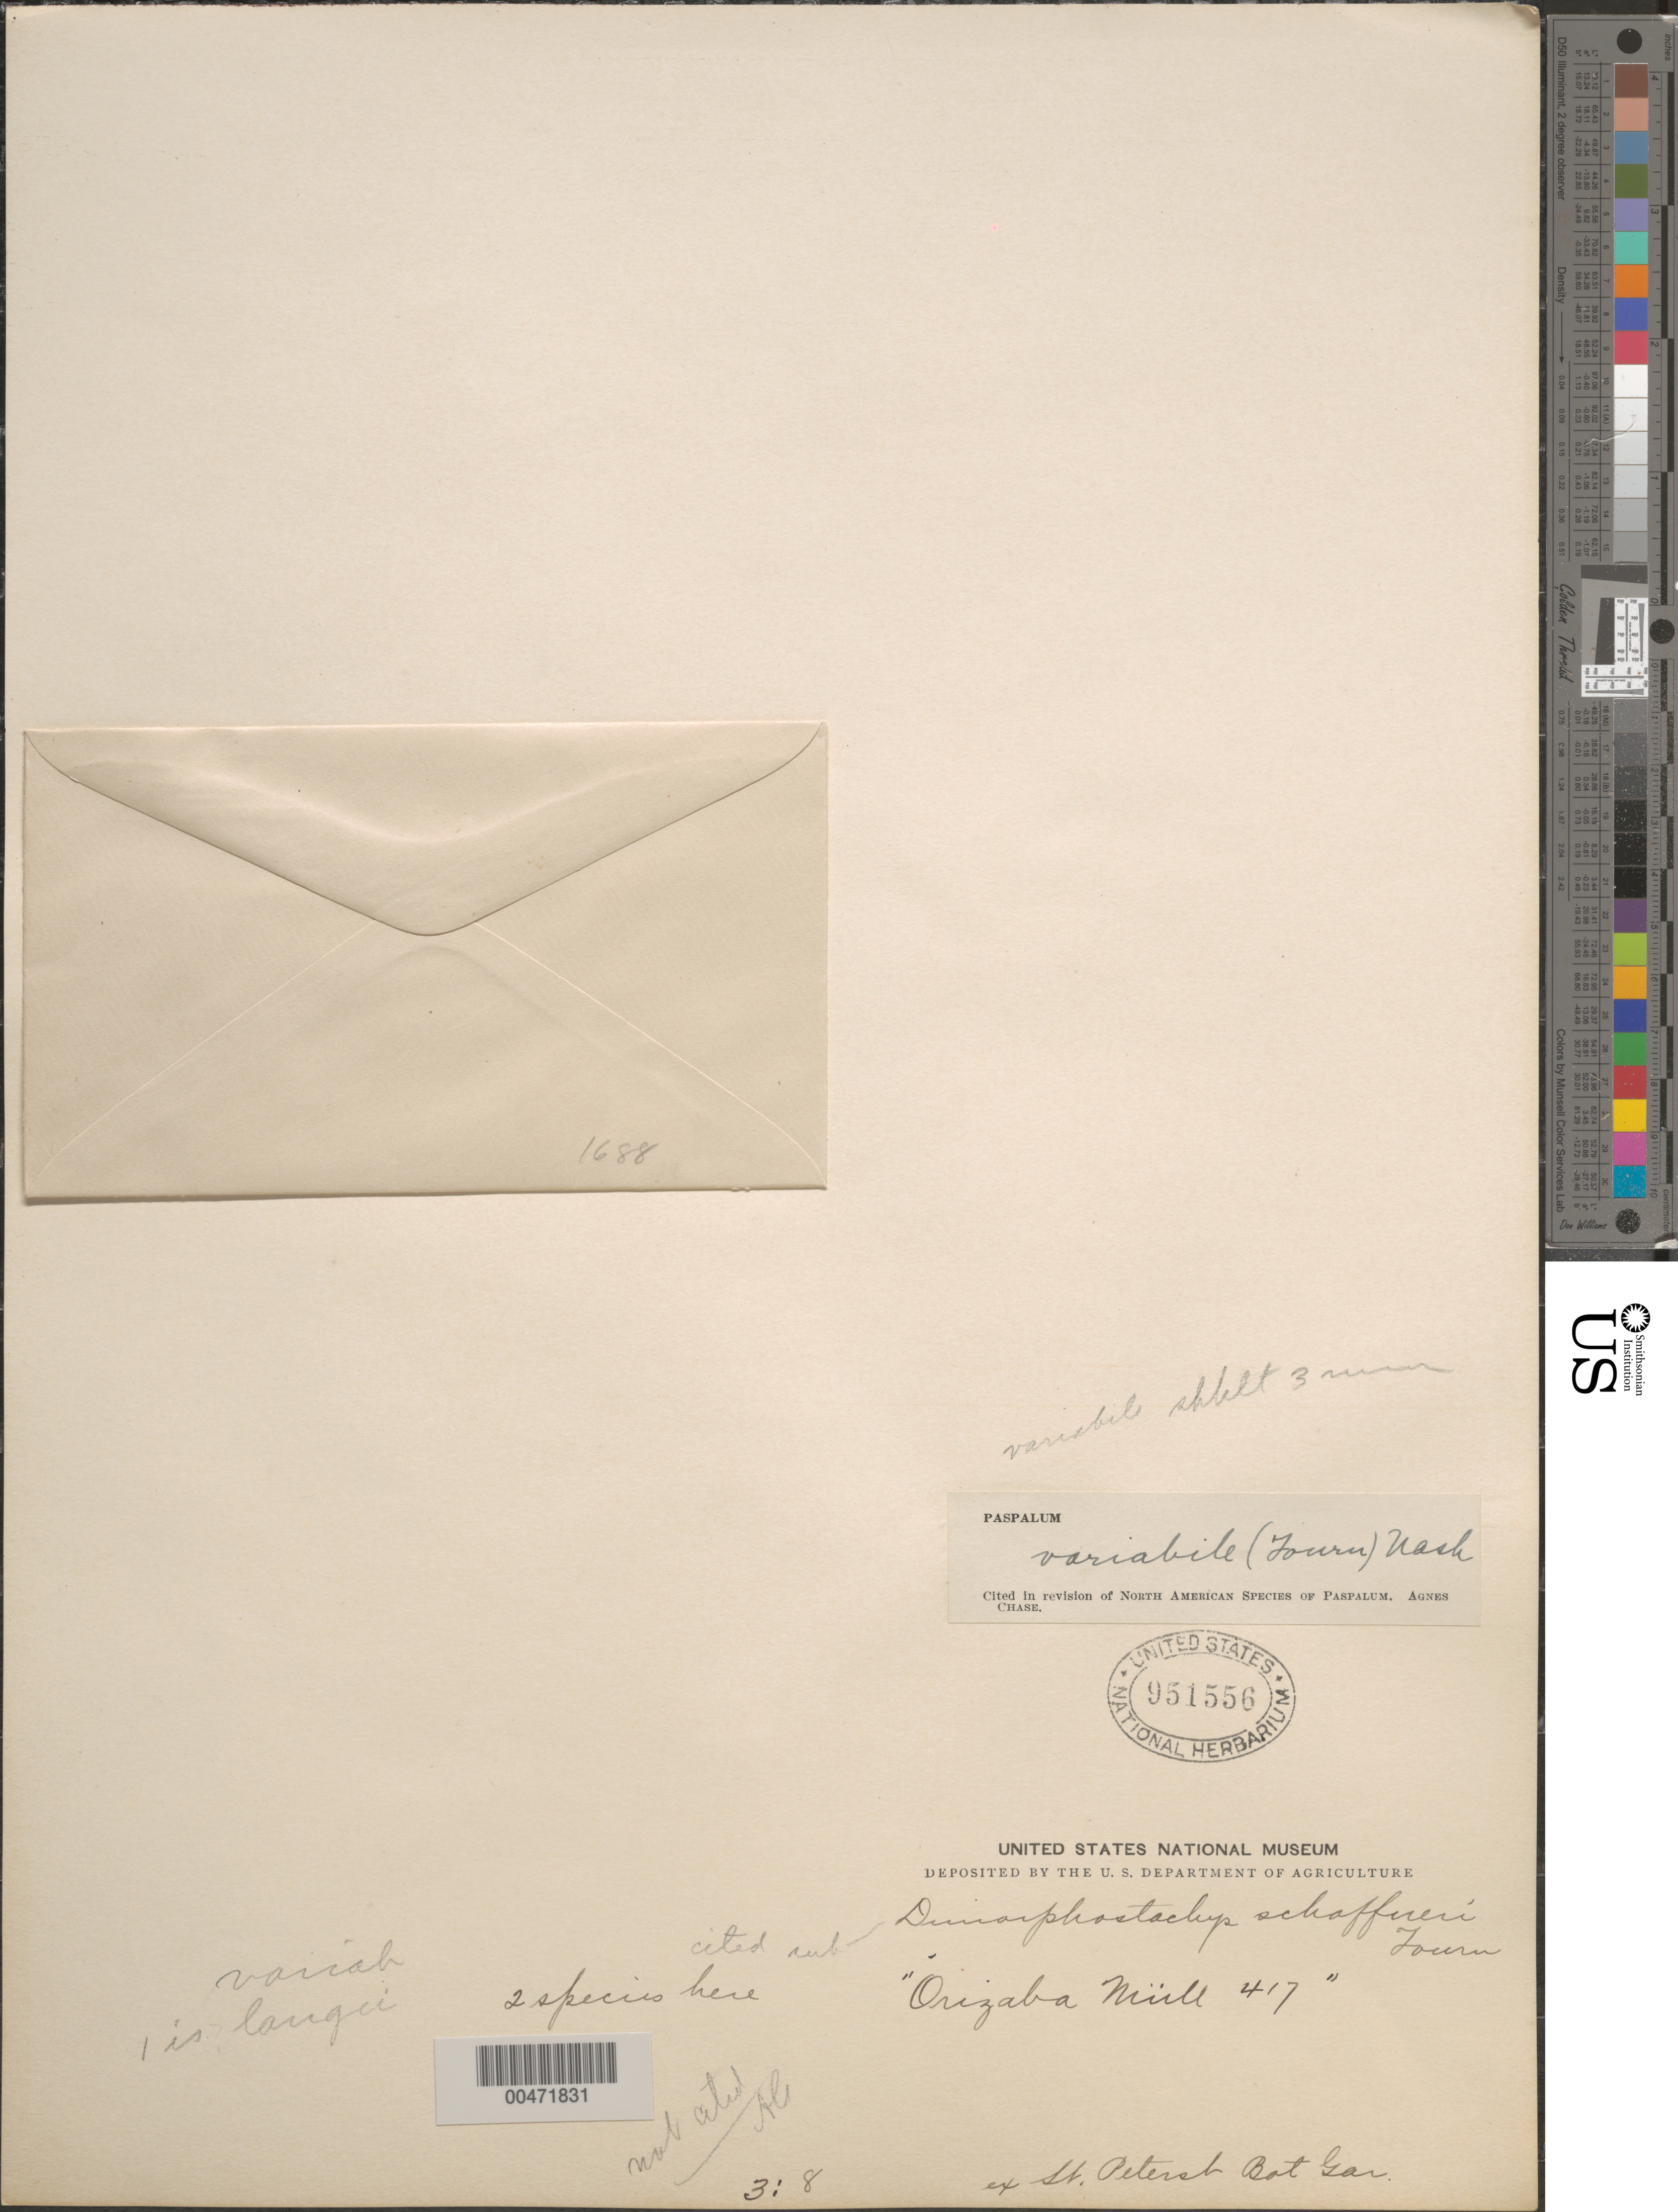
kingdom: Plantae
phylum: Tracheophyta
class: Liliopsida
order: Poales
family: Poaceae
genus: Paspalum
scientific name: Paspalum variabile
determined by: Chase, [M.] Agnes, (US)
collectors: -. Mller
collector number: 417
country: Mexico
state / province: Veracruz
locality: Orizaba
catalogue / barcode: US 951556